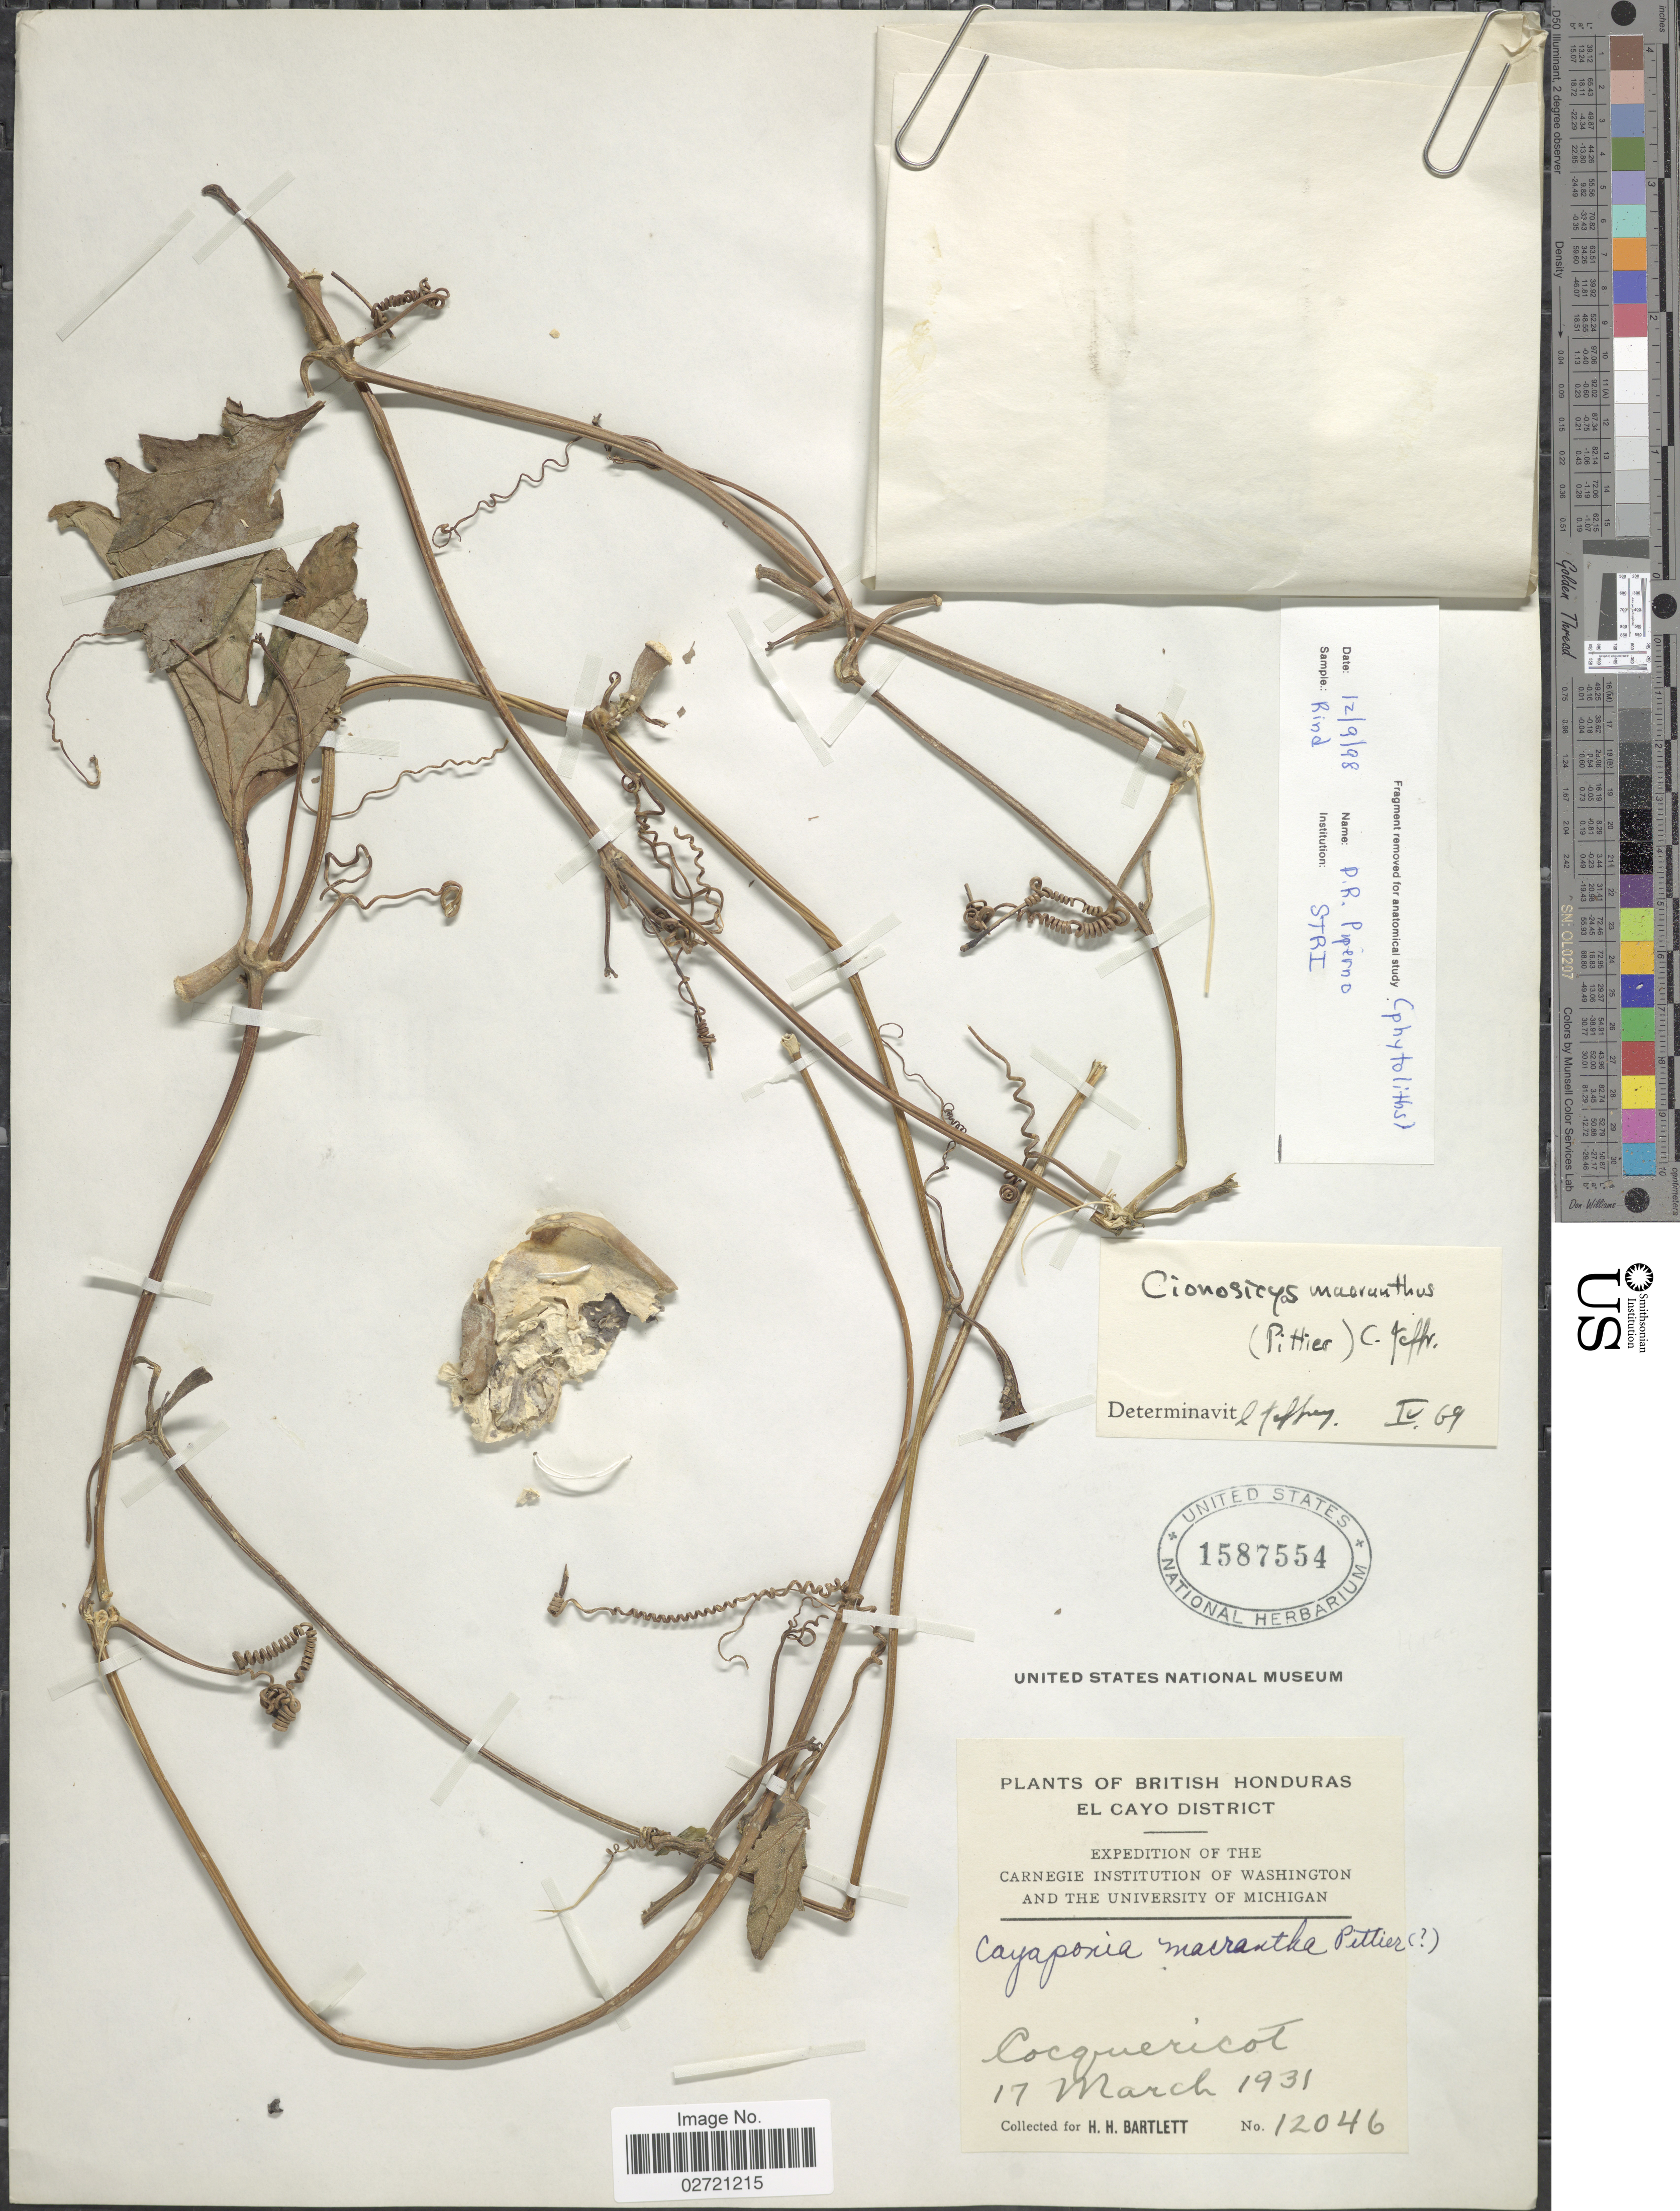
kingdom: Plantae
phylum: Tracheophyta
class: Magnoliopsida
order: Cucurbitales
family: Cucurbitaceae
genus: Cionosicys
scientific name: Cionosicys macranthus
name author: (Pittier) C. Jeffrey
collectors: H. H. Bartlett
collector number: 12046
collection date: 1931-03-17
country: Belize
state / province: Cayo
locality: British Honduras. Cocquericot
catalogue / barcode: US 1587554